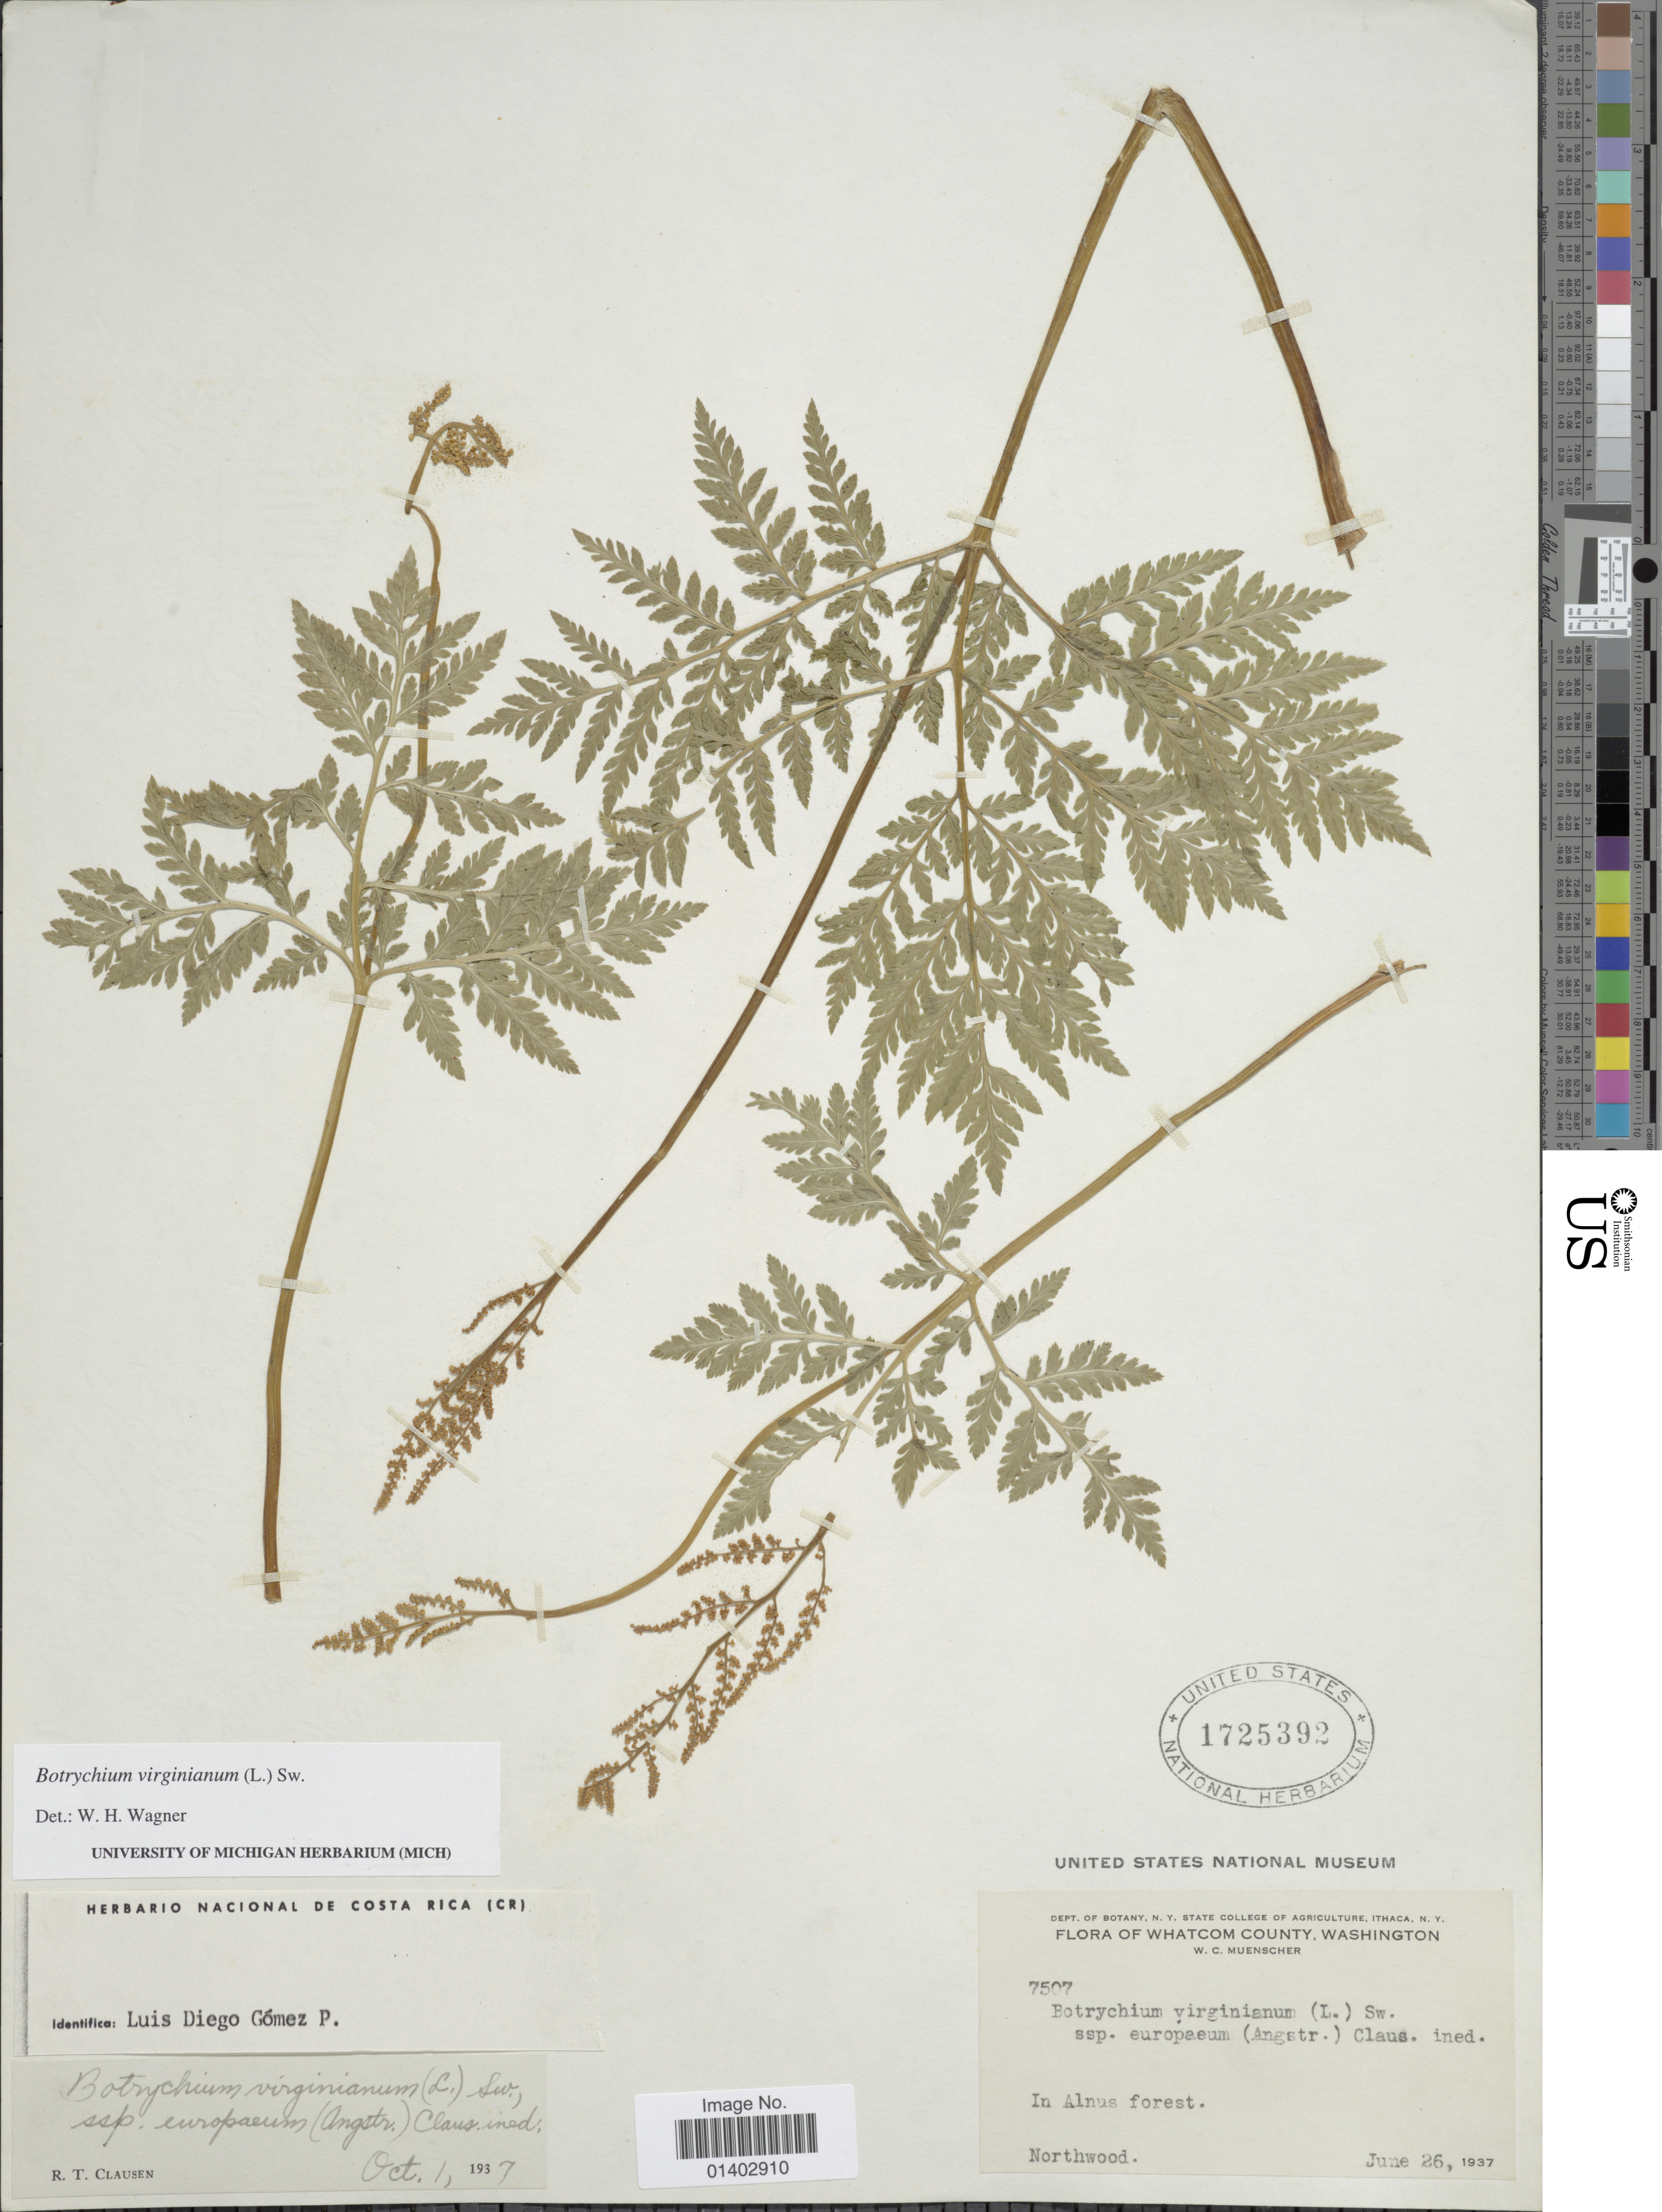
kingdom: Plantae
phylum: Tracheophyta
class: Polypodiopsida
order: Ophioglossales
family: Ophioglossaceae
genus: Botrychium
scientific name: Botrychium virginianum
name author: (L.) Sw.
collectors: W. Muenscher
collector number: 7507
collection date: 1937-06-26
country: United States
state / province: Washington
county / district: Whatcom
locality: Whatcom County, In Alnus forest, Northwood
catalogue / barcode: US 1725392